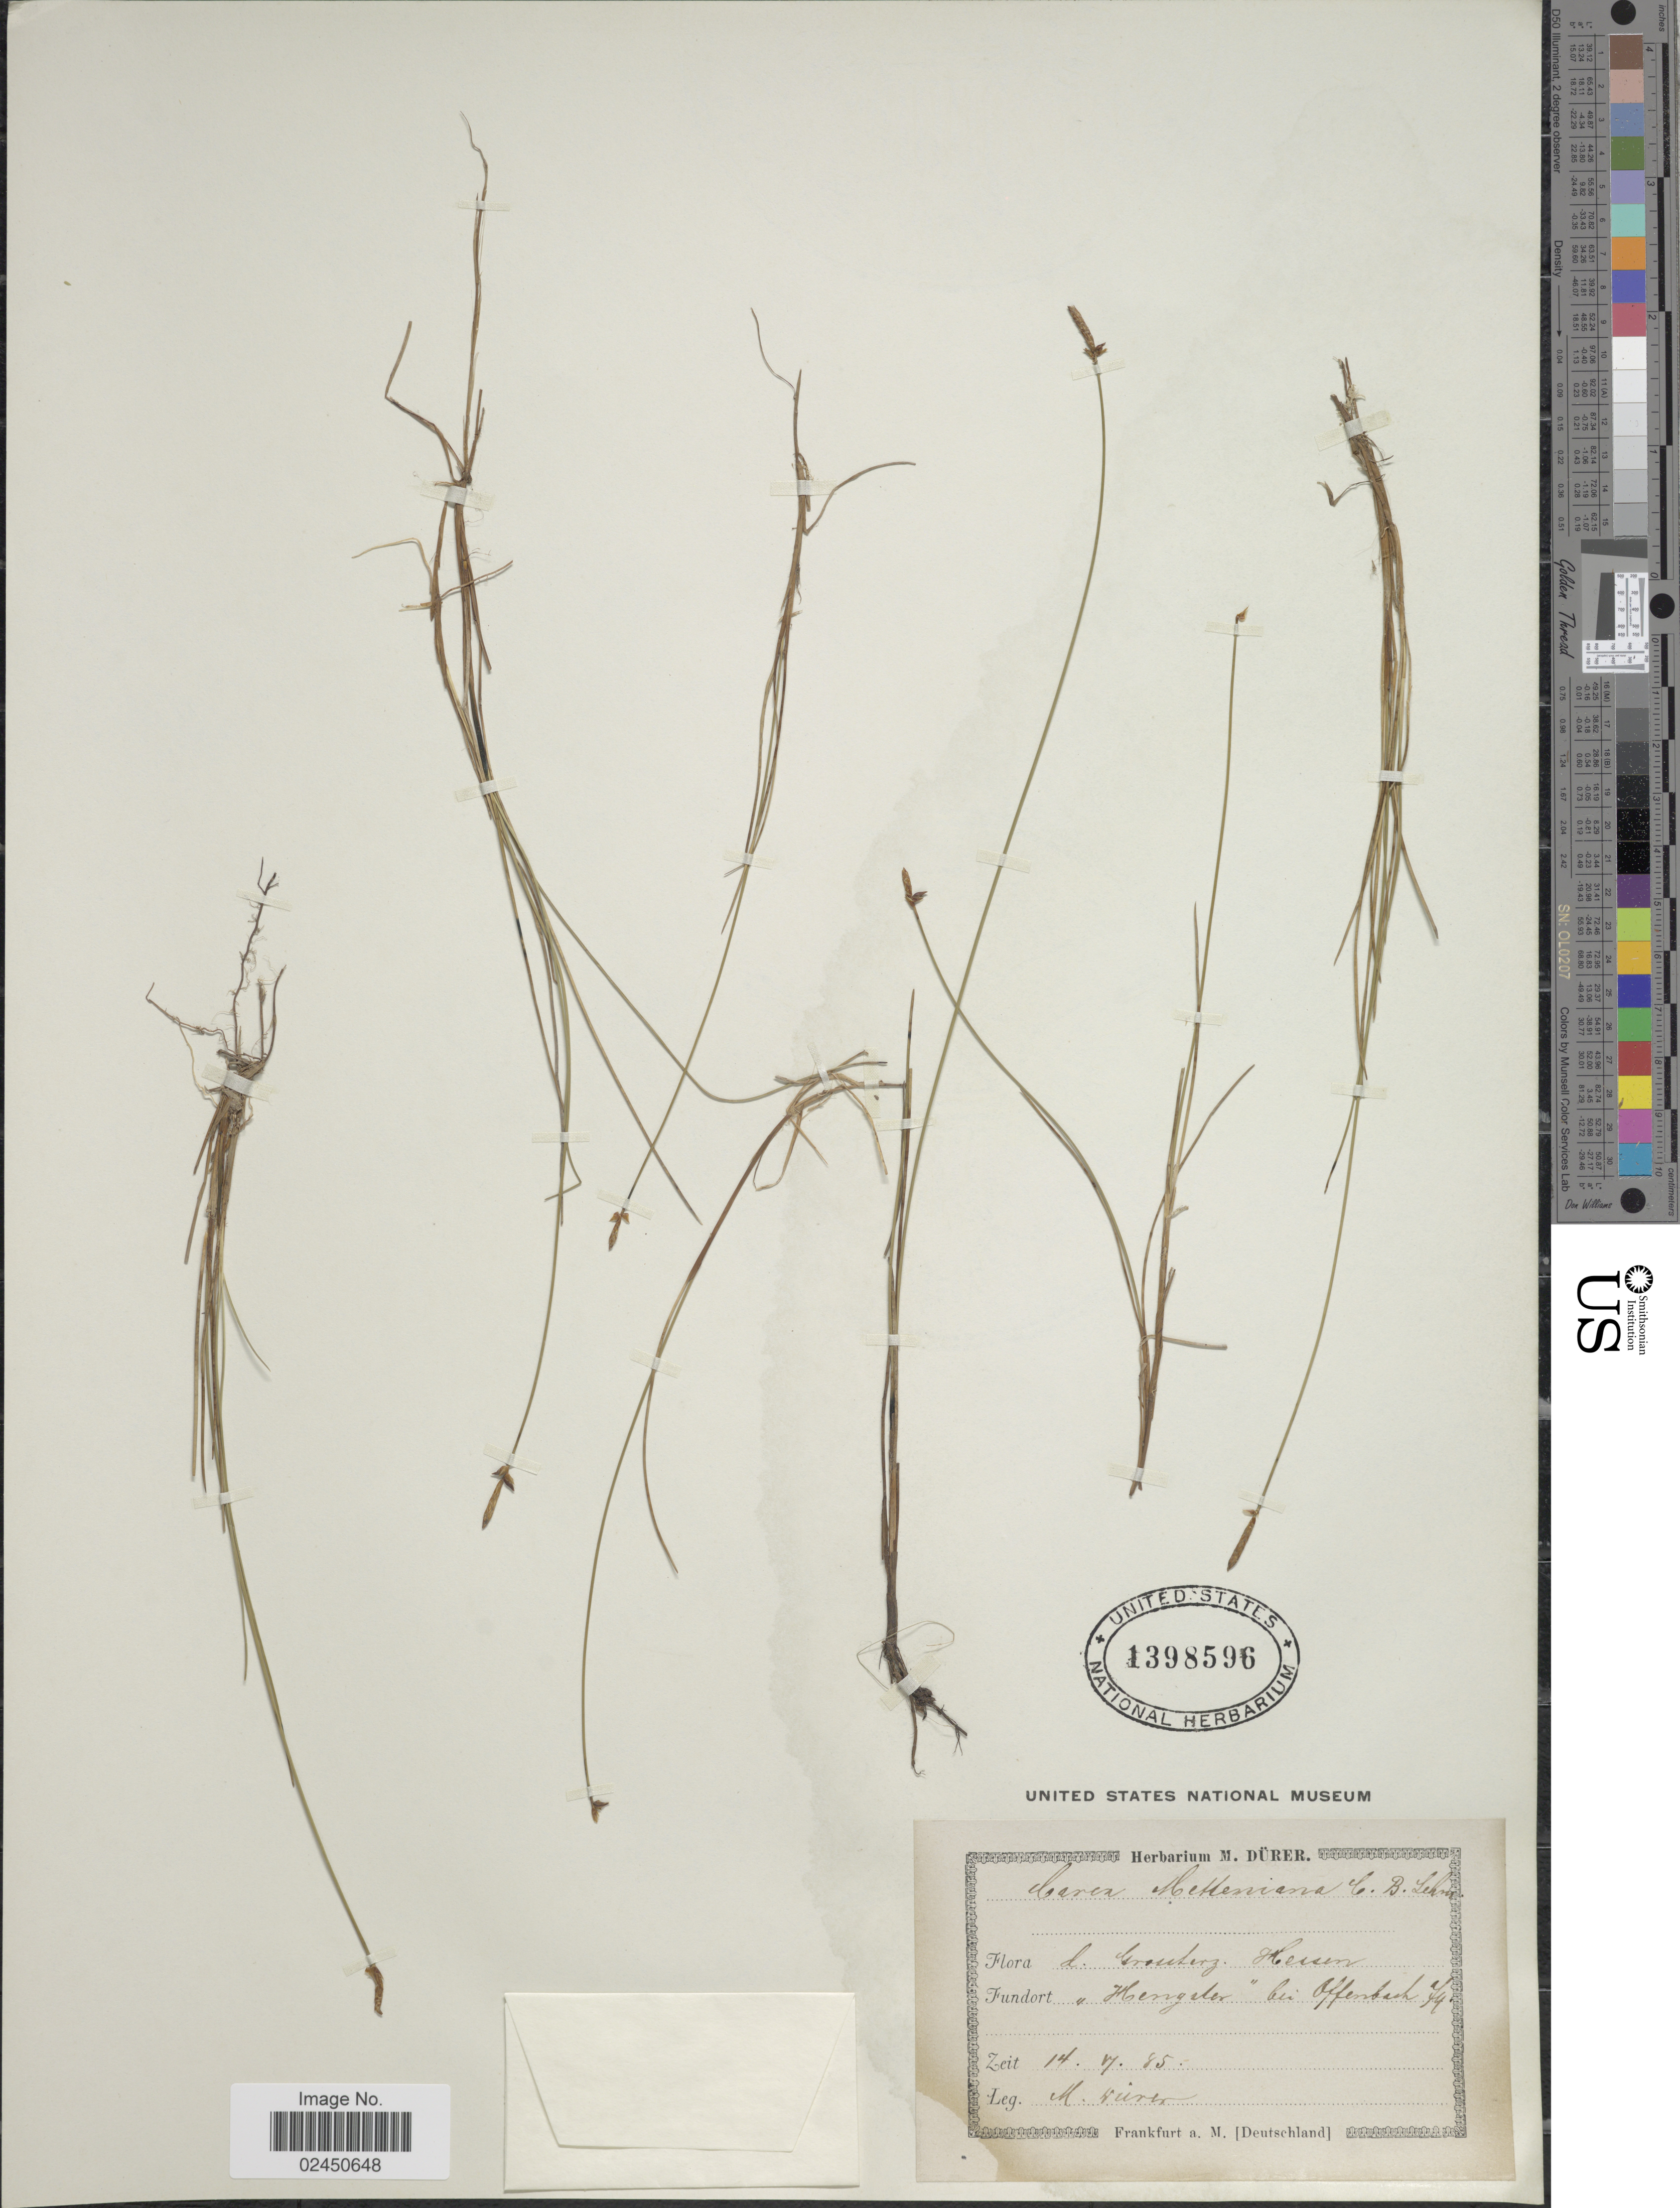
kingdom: Plantae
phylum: Tracheophyta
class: Liliopsida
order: Poales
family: Cyperaceae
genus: Carex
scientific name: Carex sp.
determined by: Strong, Mark T., (BOT), Smithsonian Institution - National Museum of Natural History (UNITED STATES)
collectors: M. Durer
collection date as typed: Transcribed d/m/y: 14/6/85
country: Germany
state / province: Hesse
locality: D. Gronberg. Hengster bei Offenbach fq [interpreted]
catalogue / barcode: US 1398596